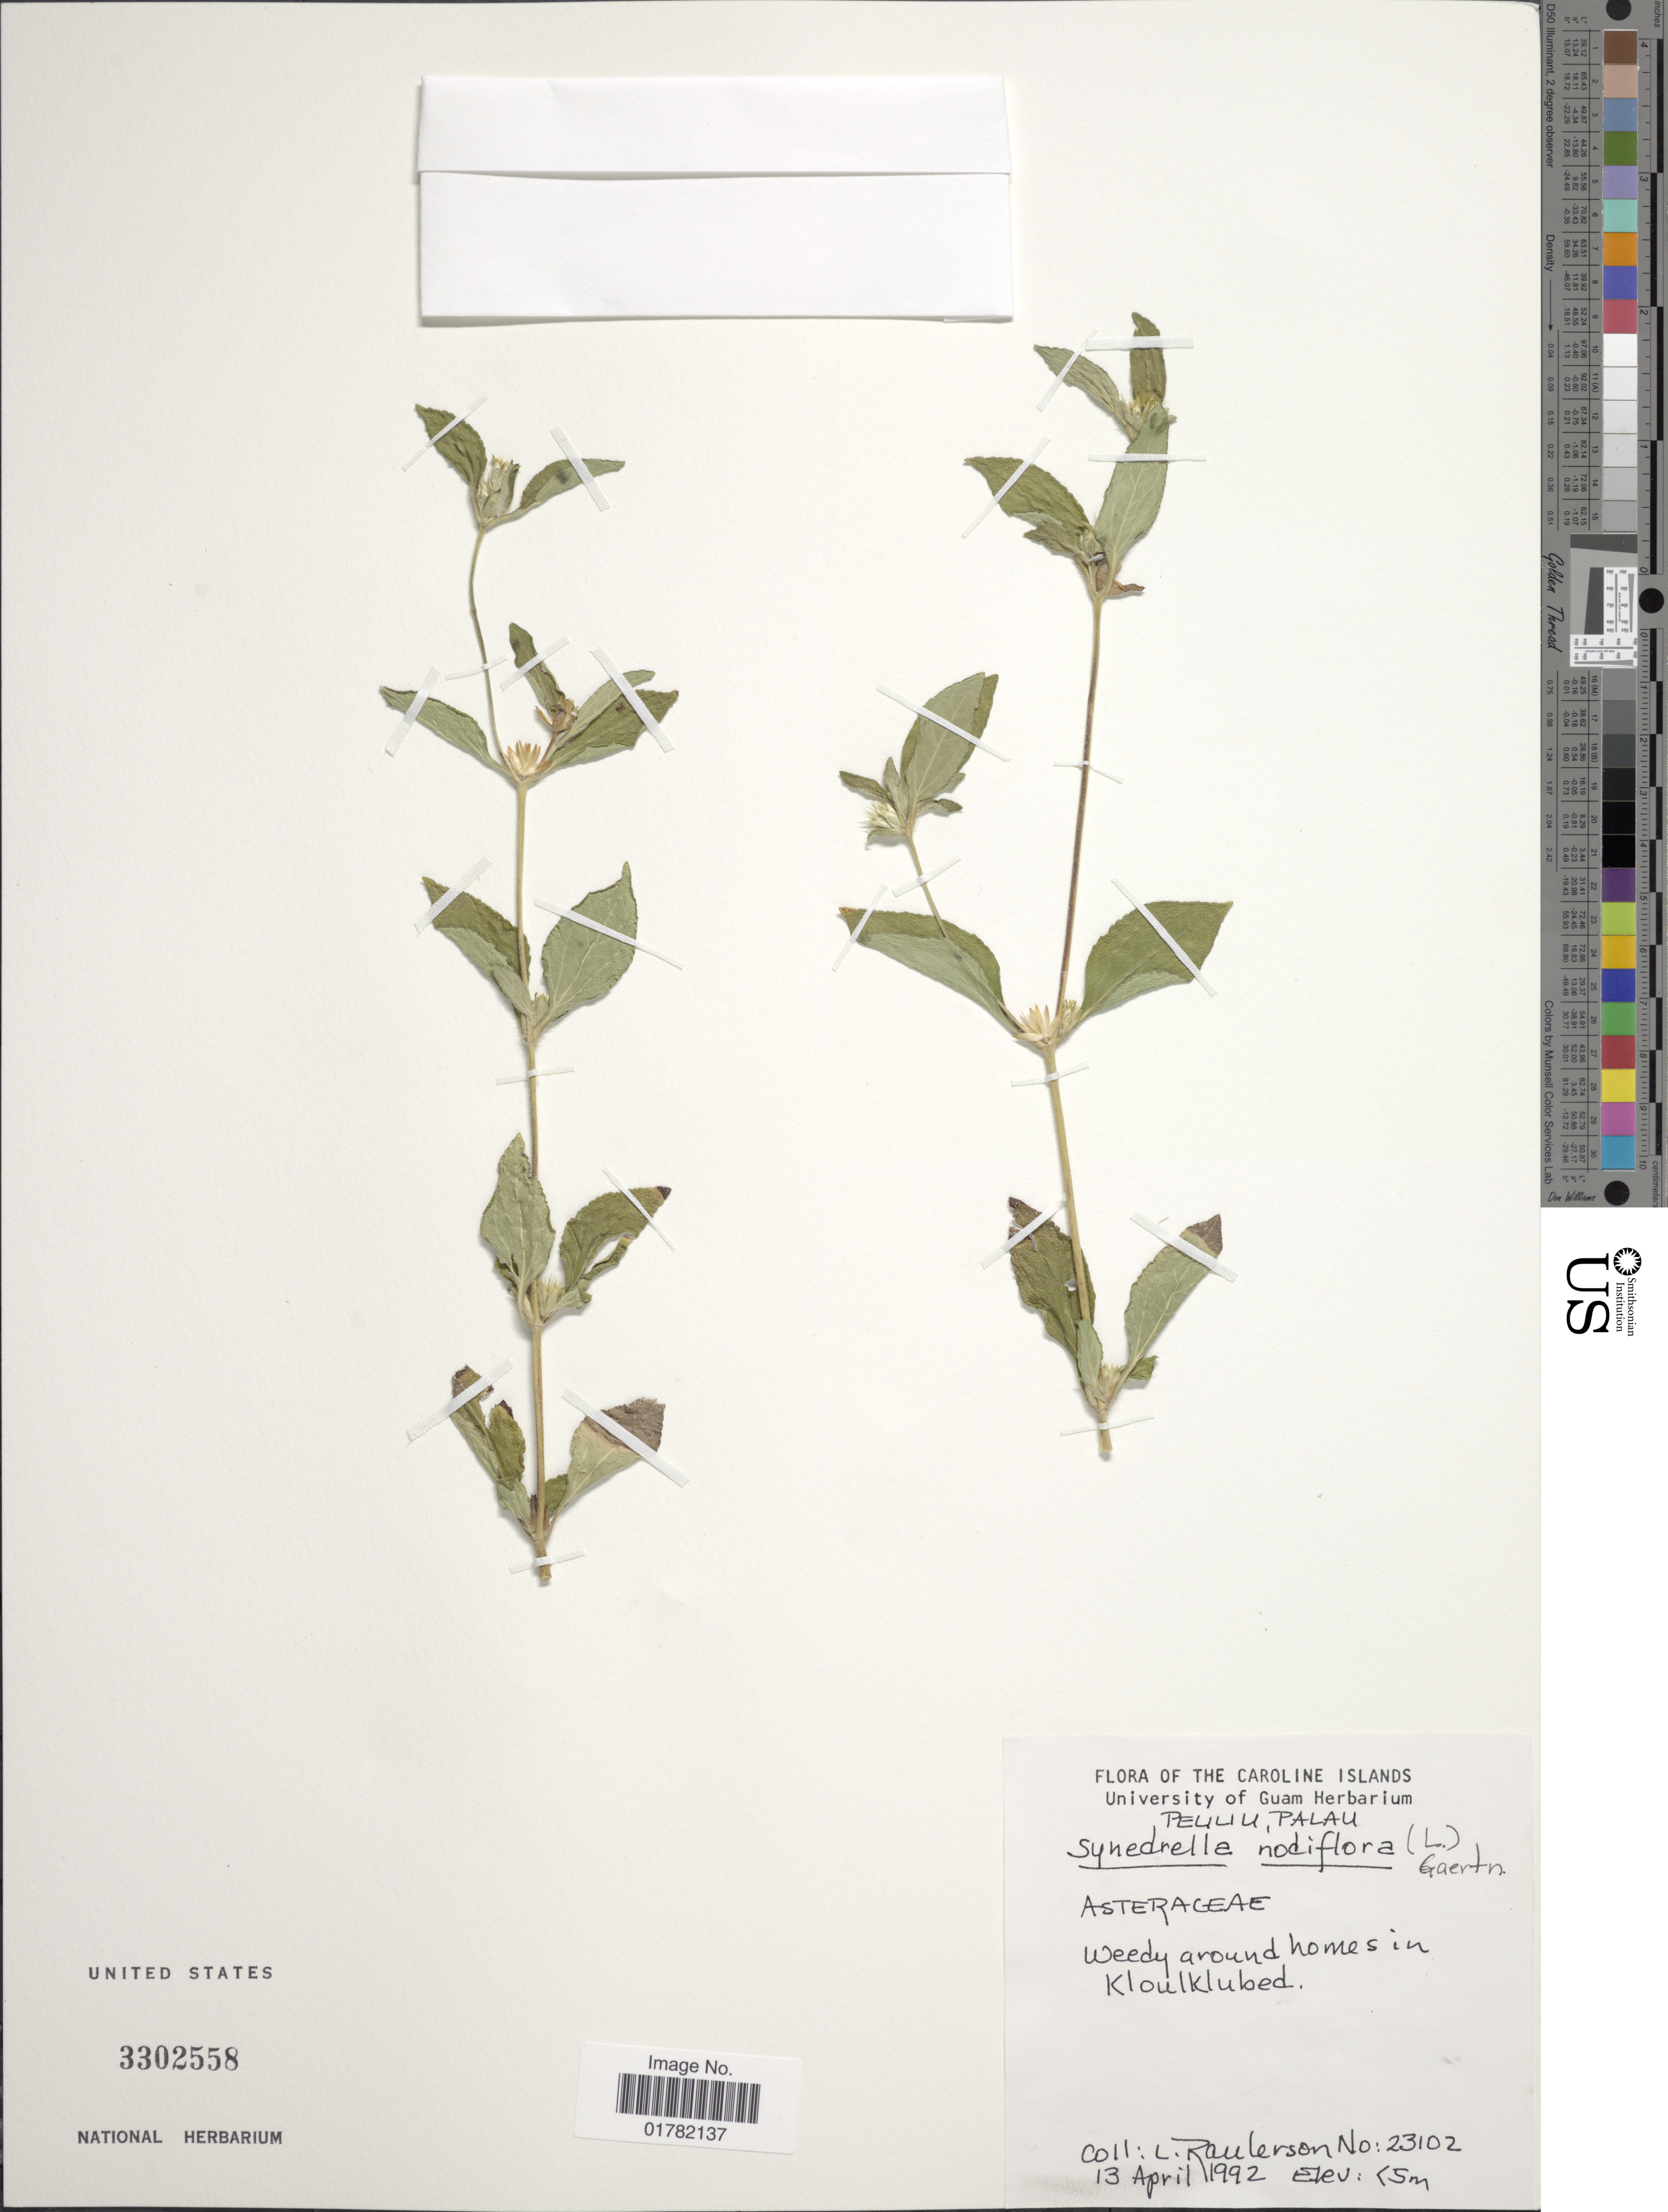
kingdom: Plantae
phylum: Tracheophyta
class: Magnoliopsida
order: Asterales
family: Asteraceae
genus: Synedrella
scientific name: Synedrella nodiflora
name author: (L.) Gaertn.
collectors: L. Raulerson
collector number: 23102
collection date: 1992-04-13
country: Palau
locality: The Caroline Islands, Peliliu, Palau, Weddy around homes in Kloulklubed [interpreted]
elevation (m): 5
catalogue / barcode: US 3302558